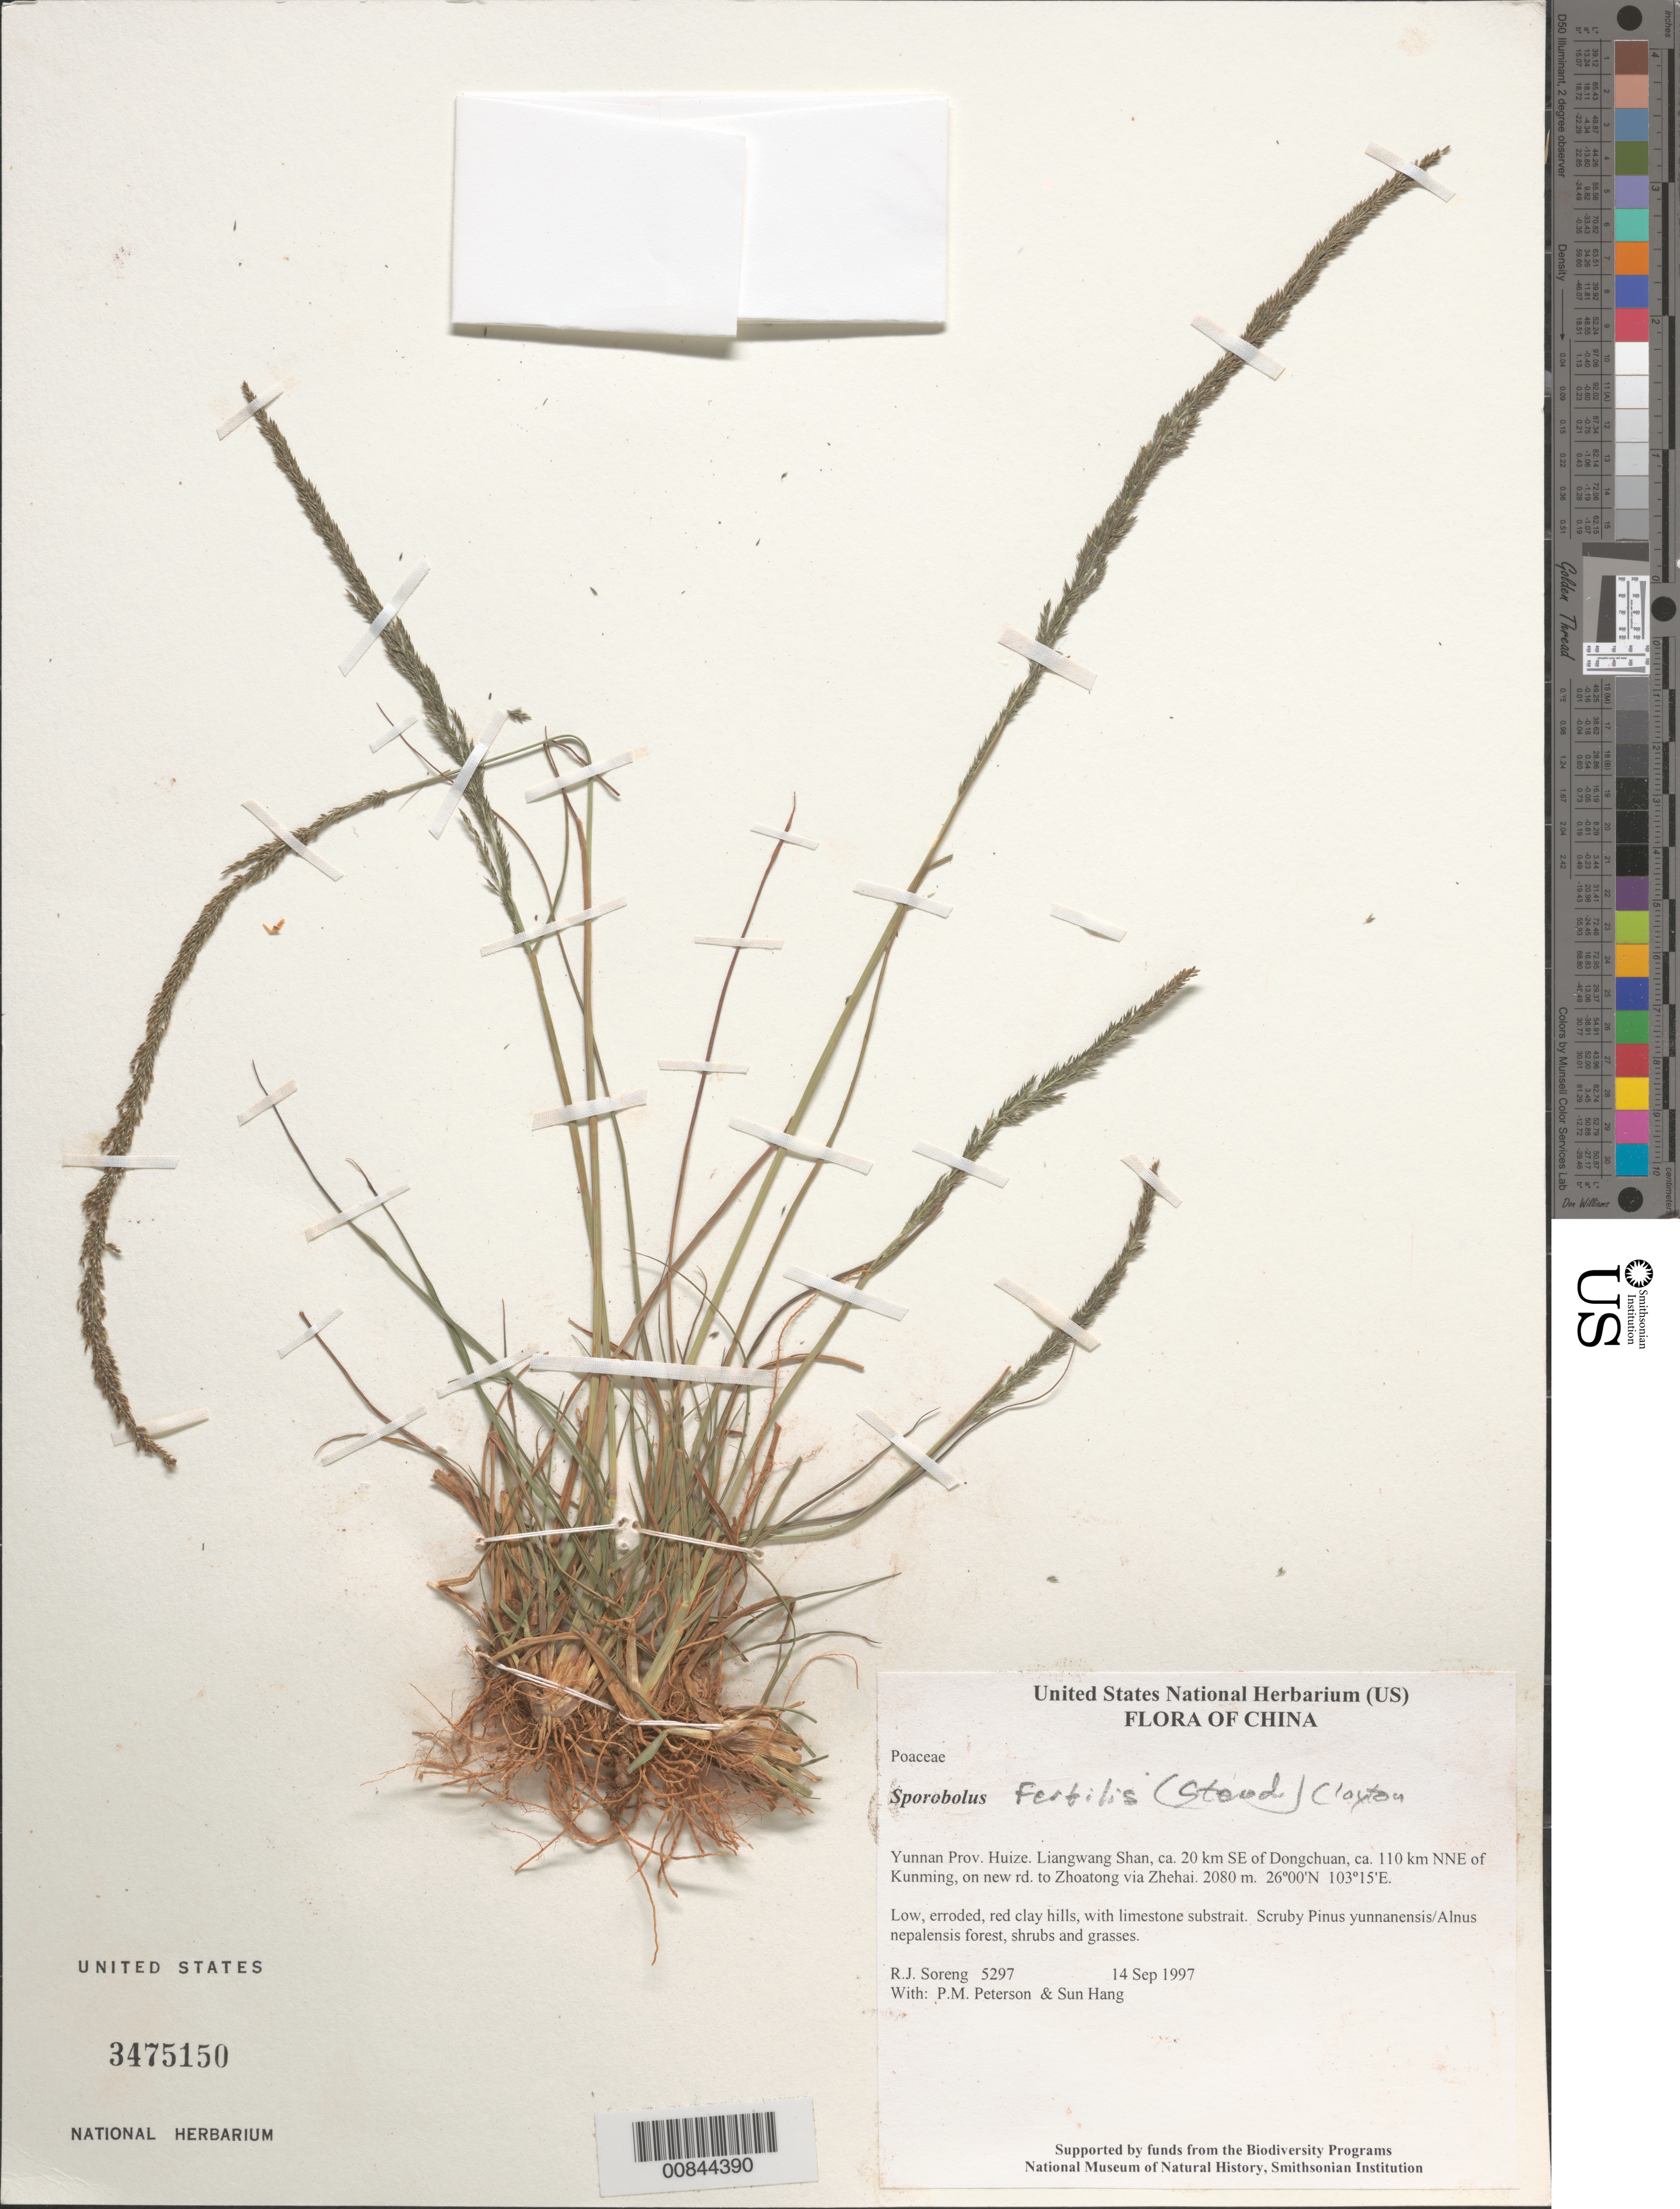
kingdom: Plantae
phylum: Tracheophyta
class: Liliopsida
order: Poales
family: Poaceae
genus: Sporobolus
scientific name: Sporobolus fertilis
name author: (Steud.) Clayton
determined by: Soreng, Robert J., Research Associate (BOT), Smithsonian Institution - National Museum of Natural History (UNITED STATES)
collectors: R. J. Soreng, P. M. Peterson & Sun Hang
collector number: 5297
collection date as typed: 14 Sep 1997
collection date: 1997-09-14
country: China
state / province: Yunnan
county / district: Huize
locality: Liangwang Shan, ca. 20 km SE of Dongchuan, ca. 110 km NNE of Kunming, on new rd. to Zhoatong via Zhehai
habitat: Low, erroded, red clay hills, with limestone substrait. Scruby Pinus yunnanensis/Alnus nepalensis forest, shrubs and grasses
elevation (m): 2080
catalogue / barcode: US 3475150